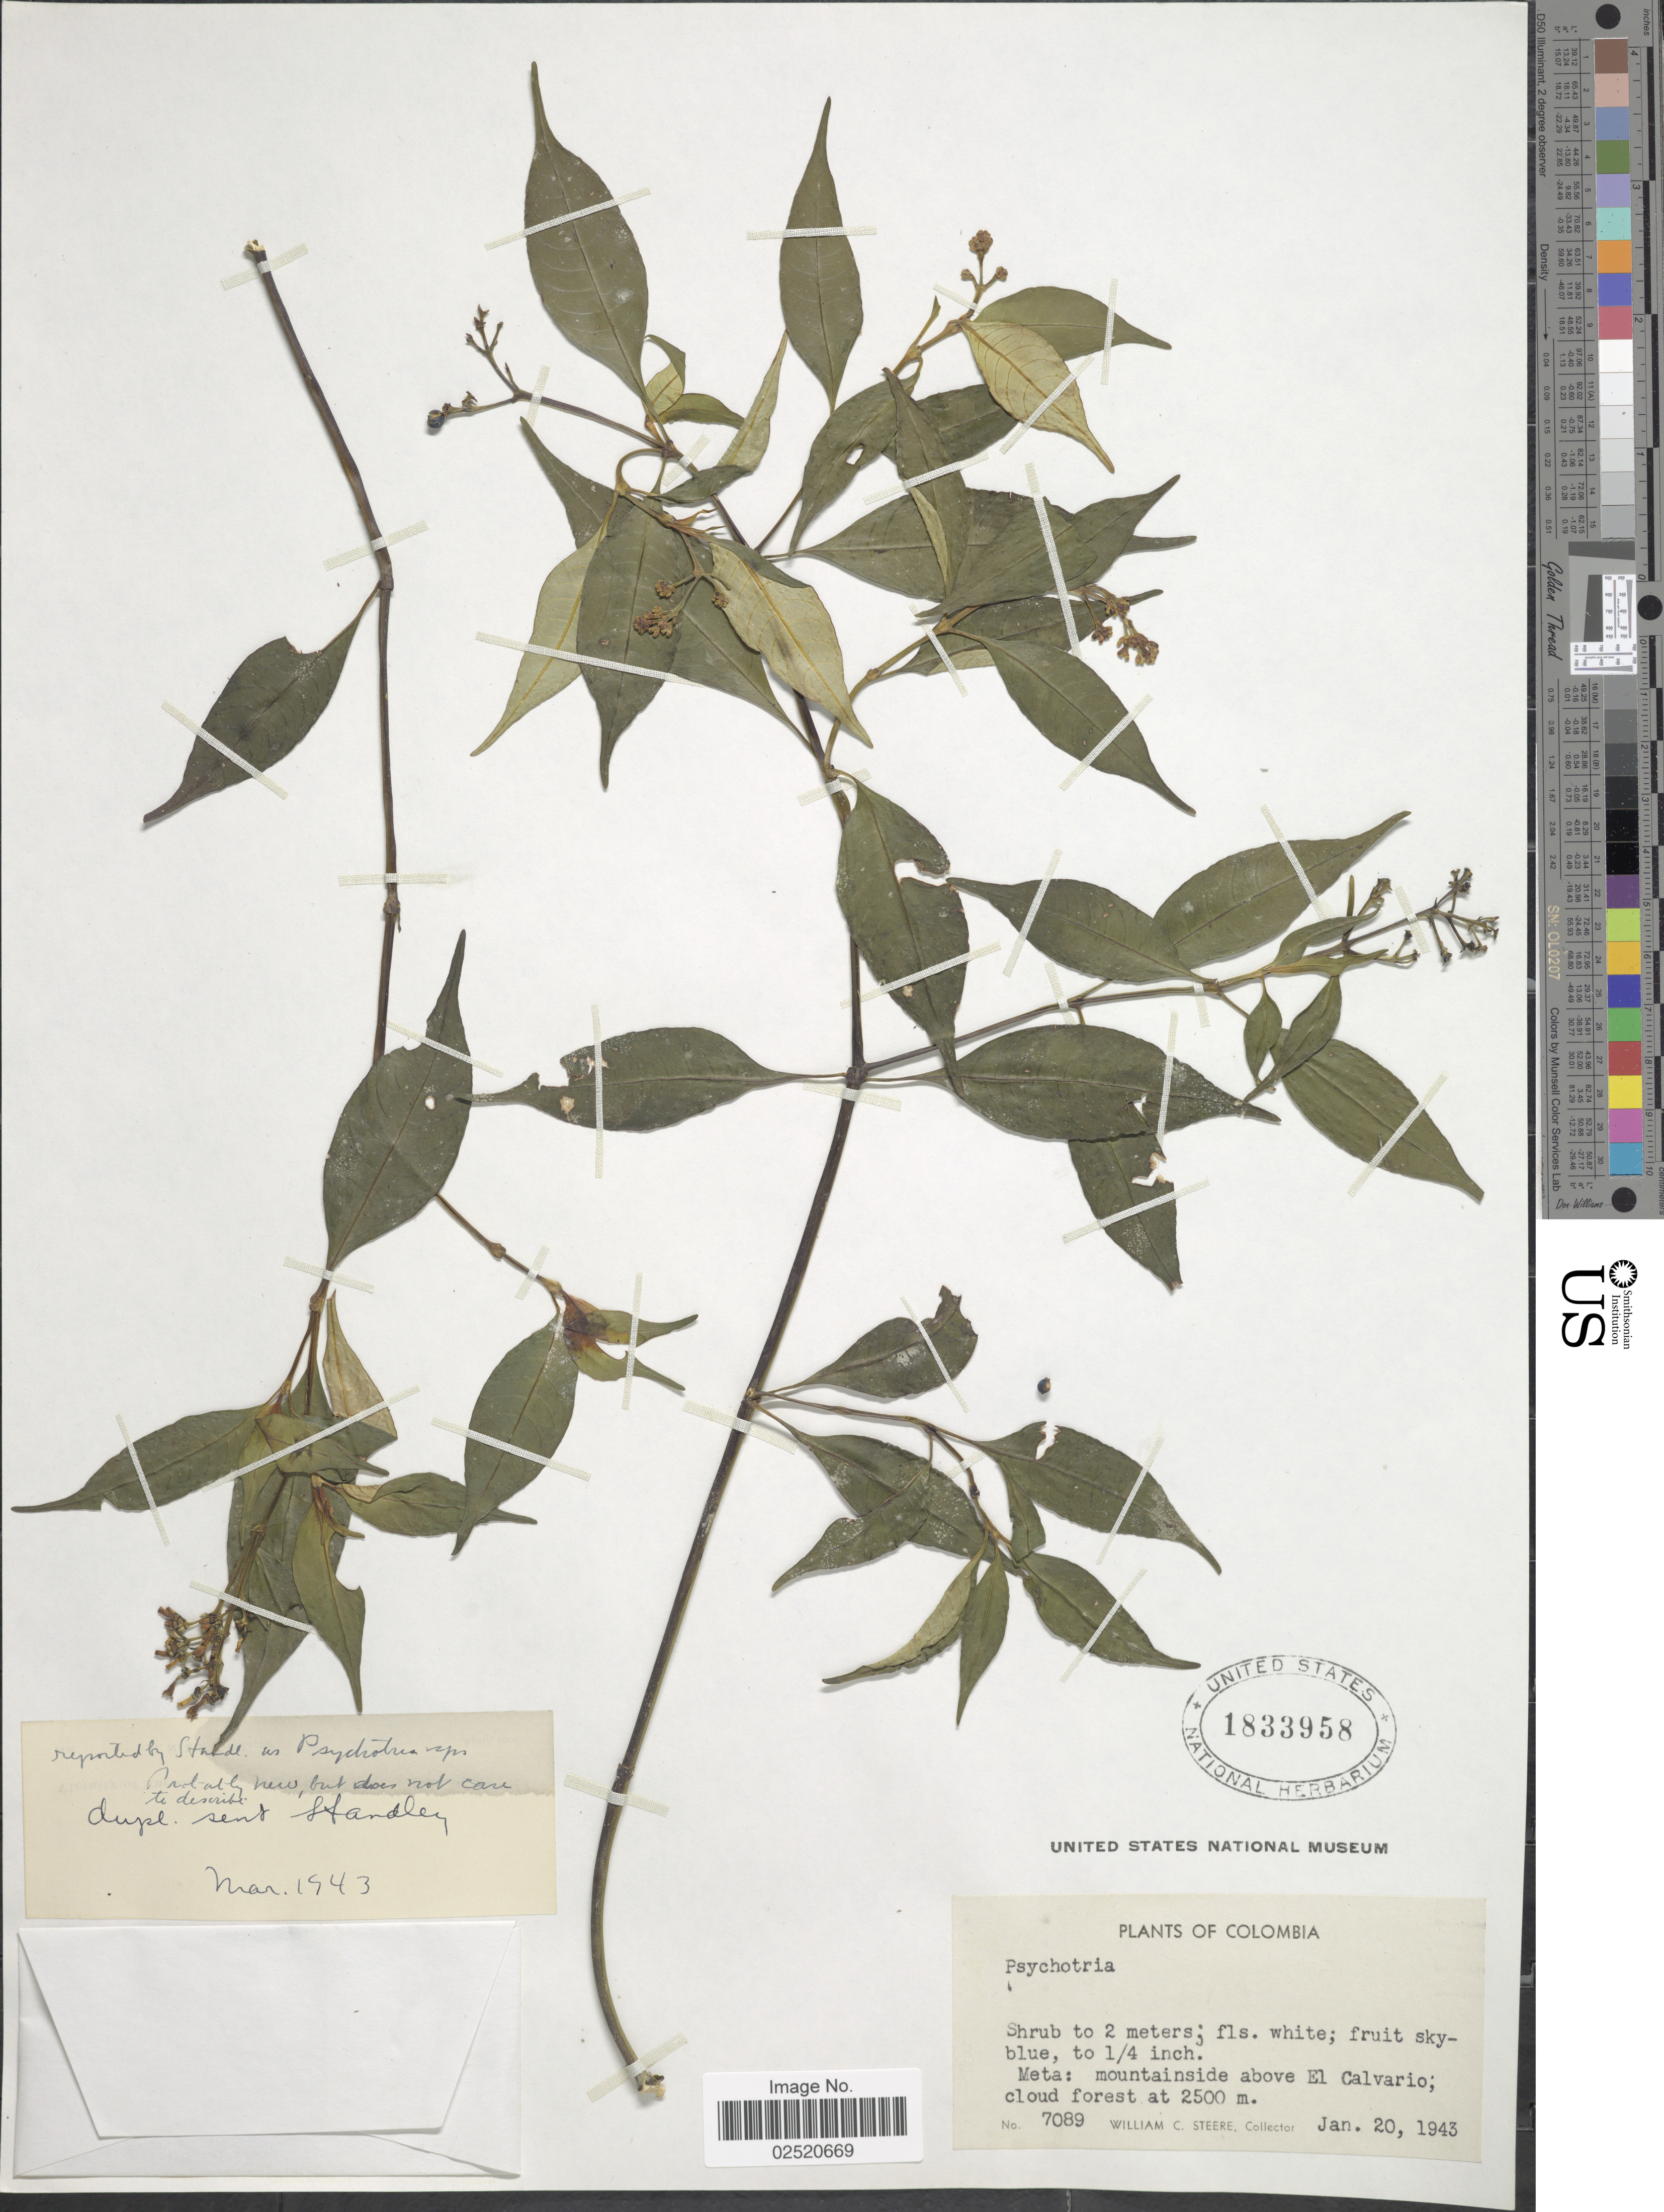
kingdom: Plantae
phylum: Tracheophyta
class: Magnoliopsida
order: Gentianales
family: Rubiaceae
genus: Psychotria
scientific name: Psychotria sp.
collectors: W. C. Steere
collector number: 7089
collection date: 1943-01-20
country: Colombia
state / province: Meta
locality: Mountainside above El Calvario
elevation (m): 2500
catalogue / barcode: US 1833958